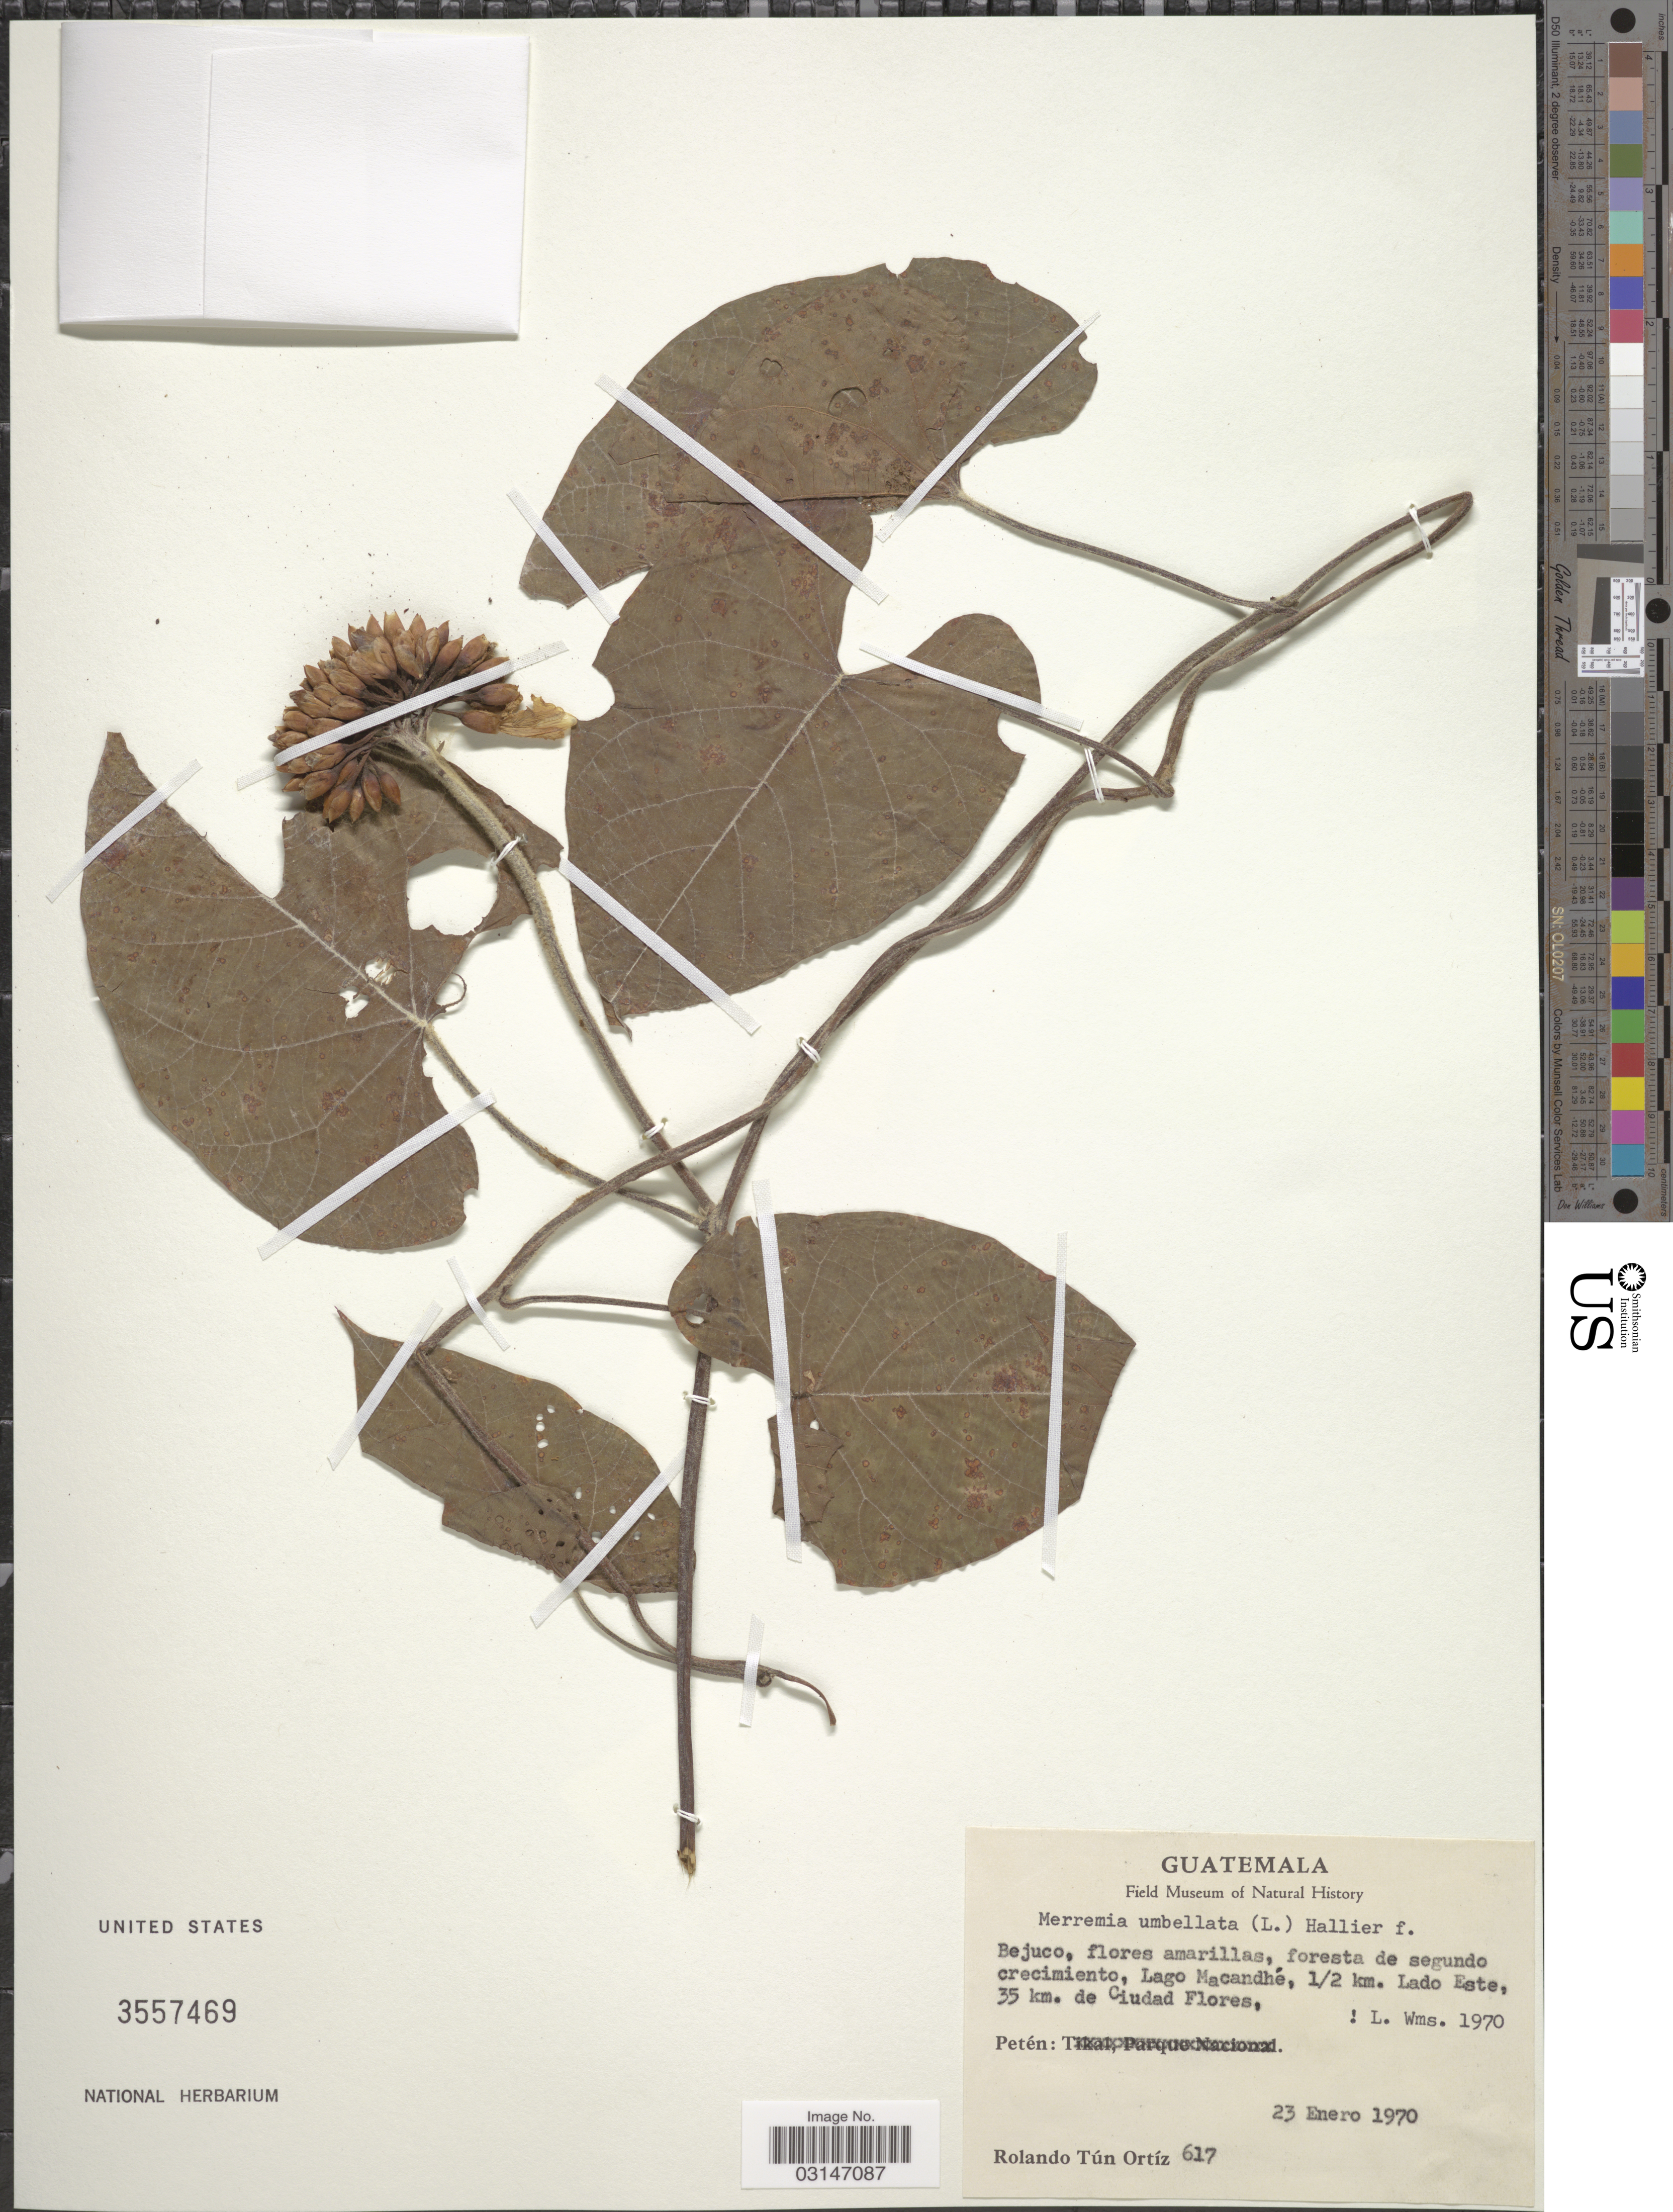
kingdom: Plantae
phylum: Tracheophyta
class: Magnoliopsida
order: Solanales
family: Convolvulaceae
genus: Camonea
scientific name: Camonea umbellata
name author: (L.) A. R. Simões & Staples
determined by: Strong, Mark T., (BOT), Smithsonian Institution - National Museum of Natural History (UNITED STATES)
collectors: R. T. Ortíz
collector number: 617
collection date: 1970-01-23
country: Guatemala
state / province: El Petén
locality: Lago Macandhé, ½ km. Lado Este, 35 km. de Ciudad Flores, Petén.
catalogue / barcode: US 3557469